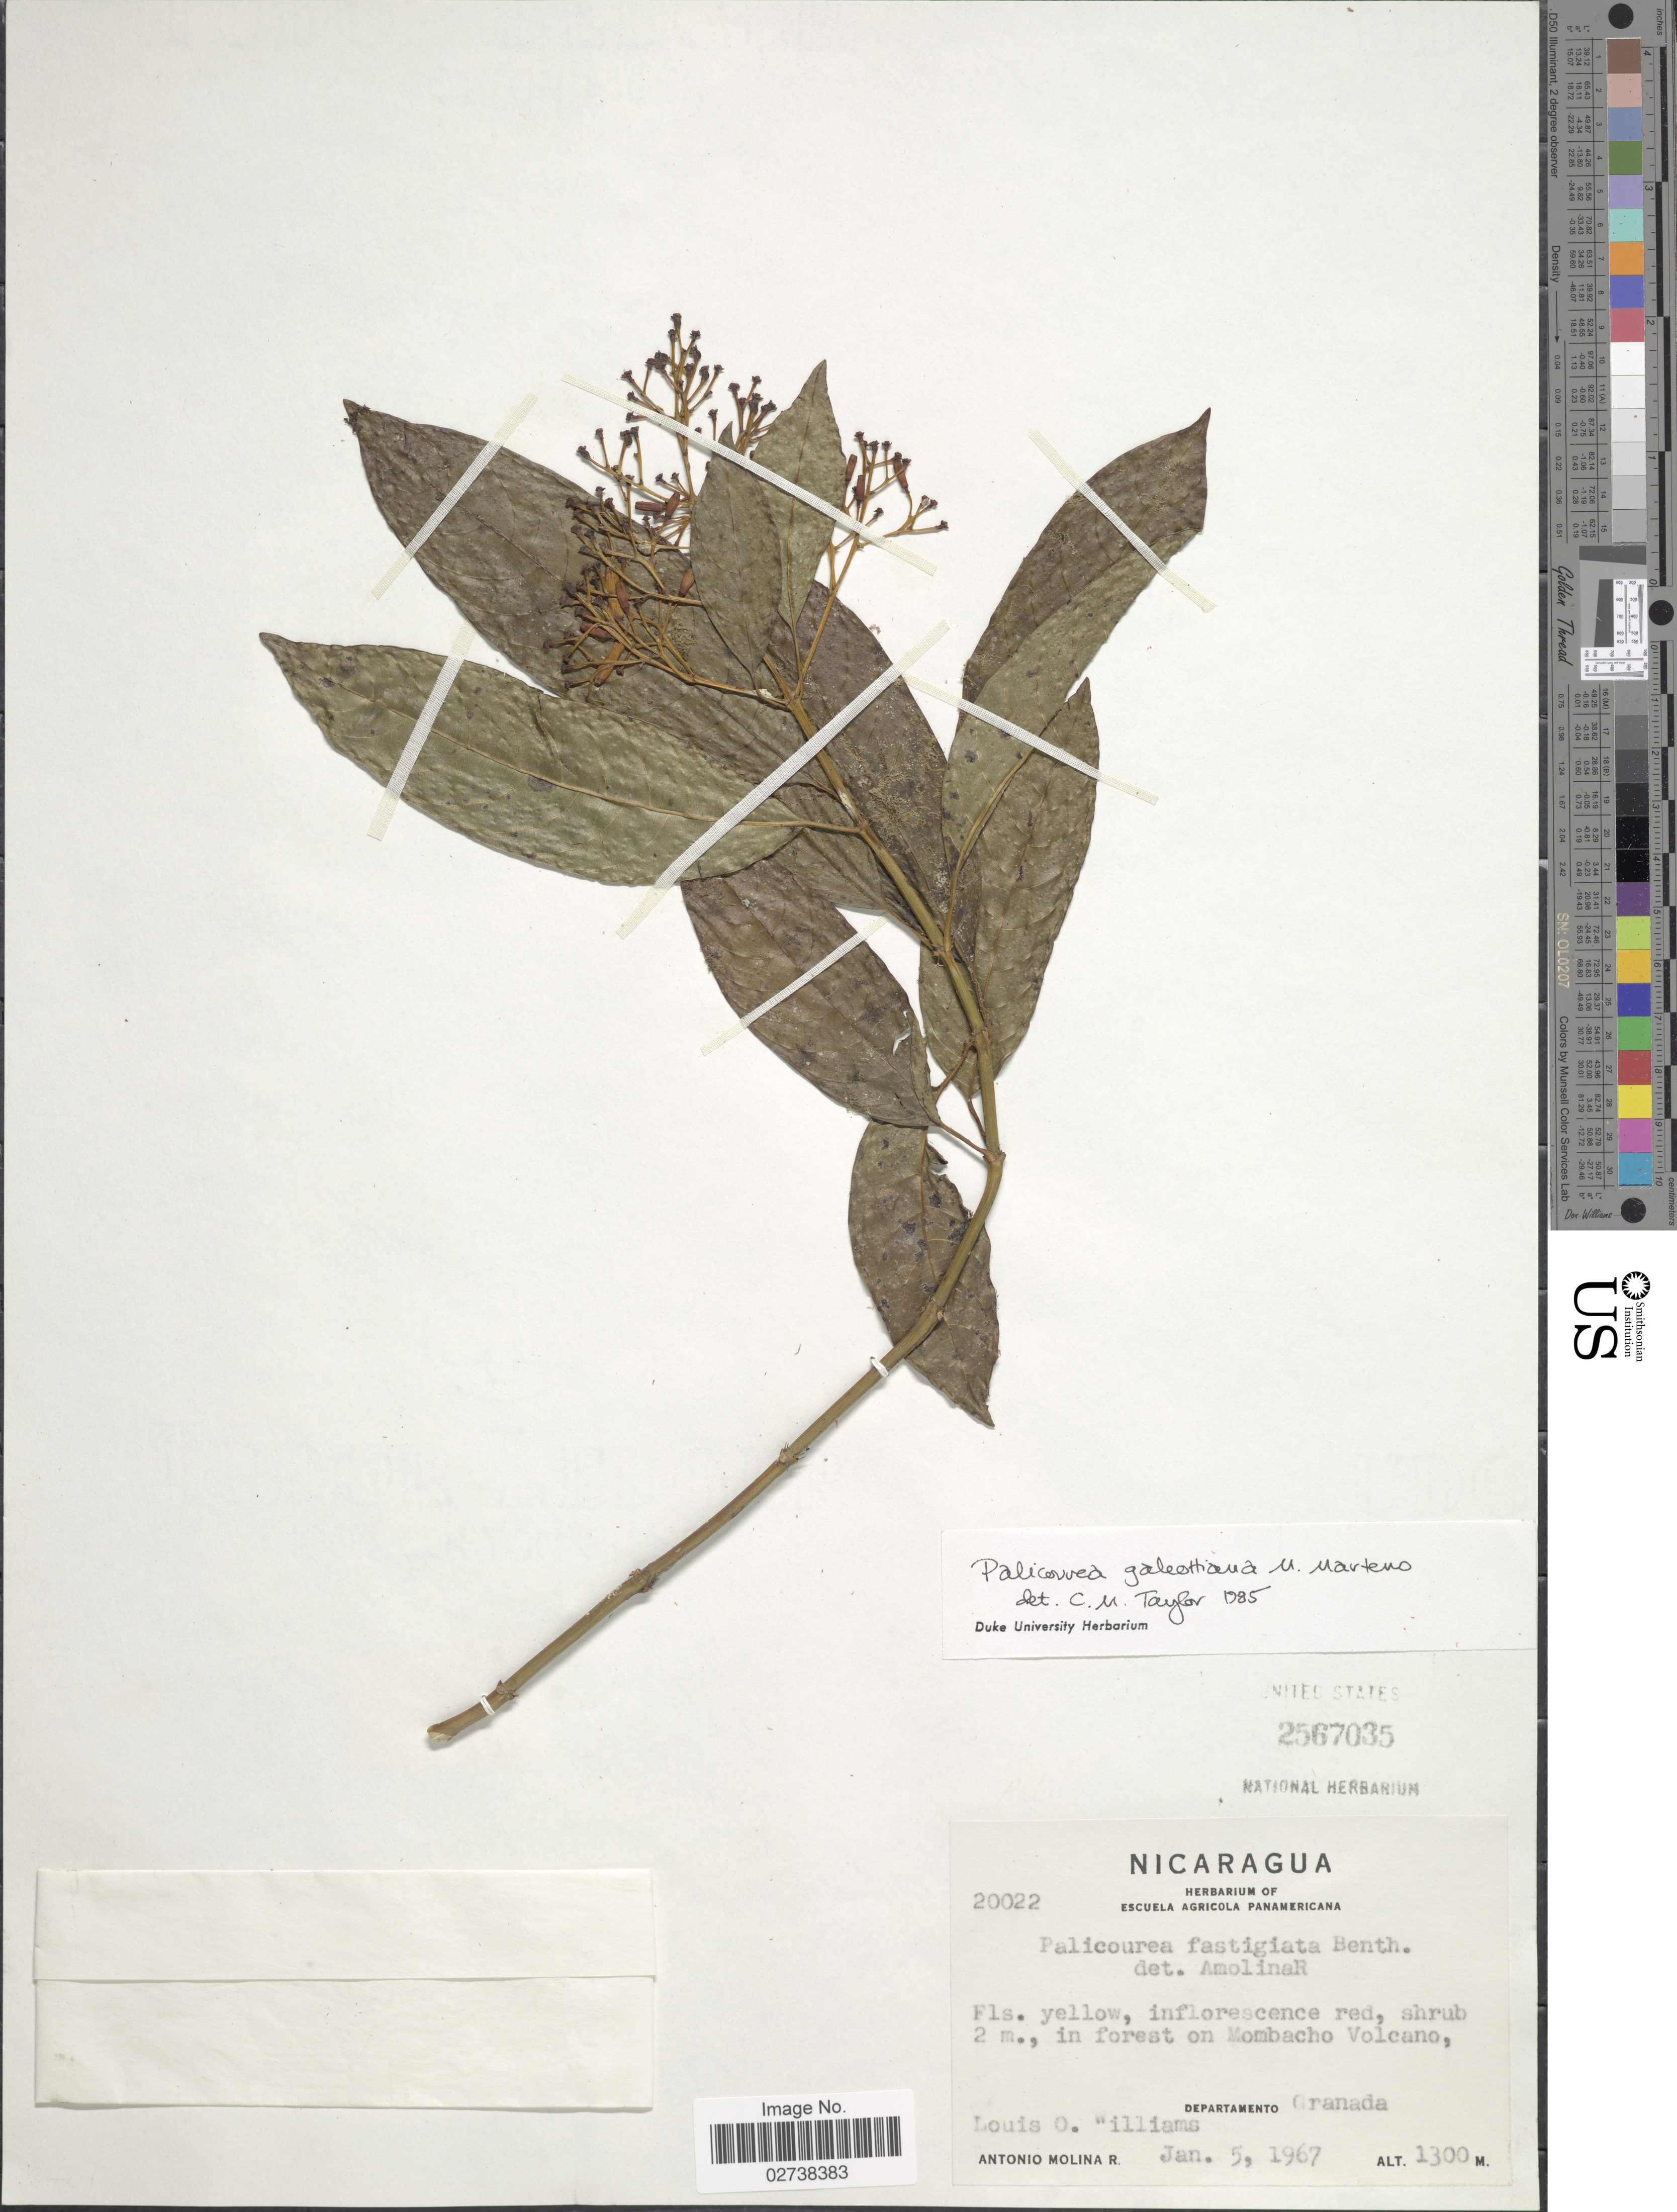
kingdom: Plantae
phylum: Tracheophyta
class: Magnoliopsida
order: Gentianales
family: Rubiaceae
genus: Palicourea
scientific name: Palicourea galeottiana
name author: M. Martens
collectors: L. O. Williams & A. Molina R.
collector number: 20022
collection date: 1967-01-05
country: Nicaragua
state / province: Granada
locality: In forest on Mombacho Volcano, Departamento Granada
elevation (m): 1300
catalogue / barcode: US 2567035